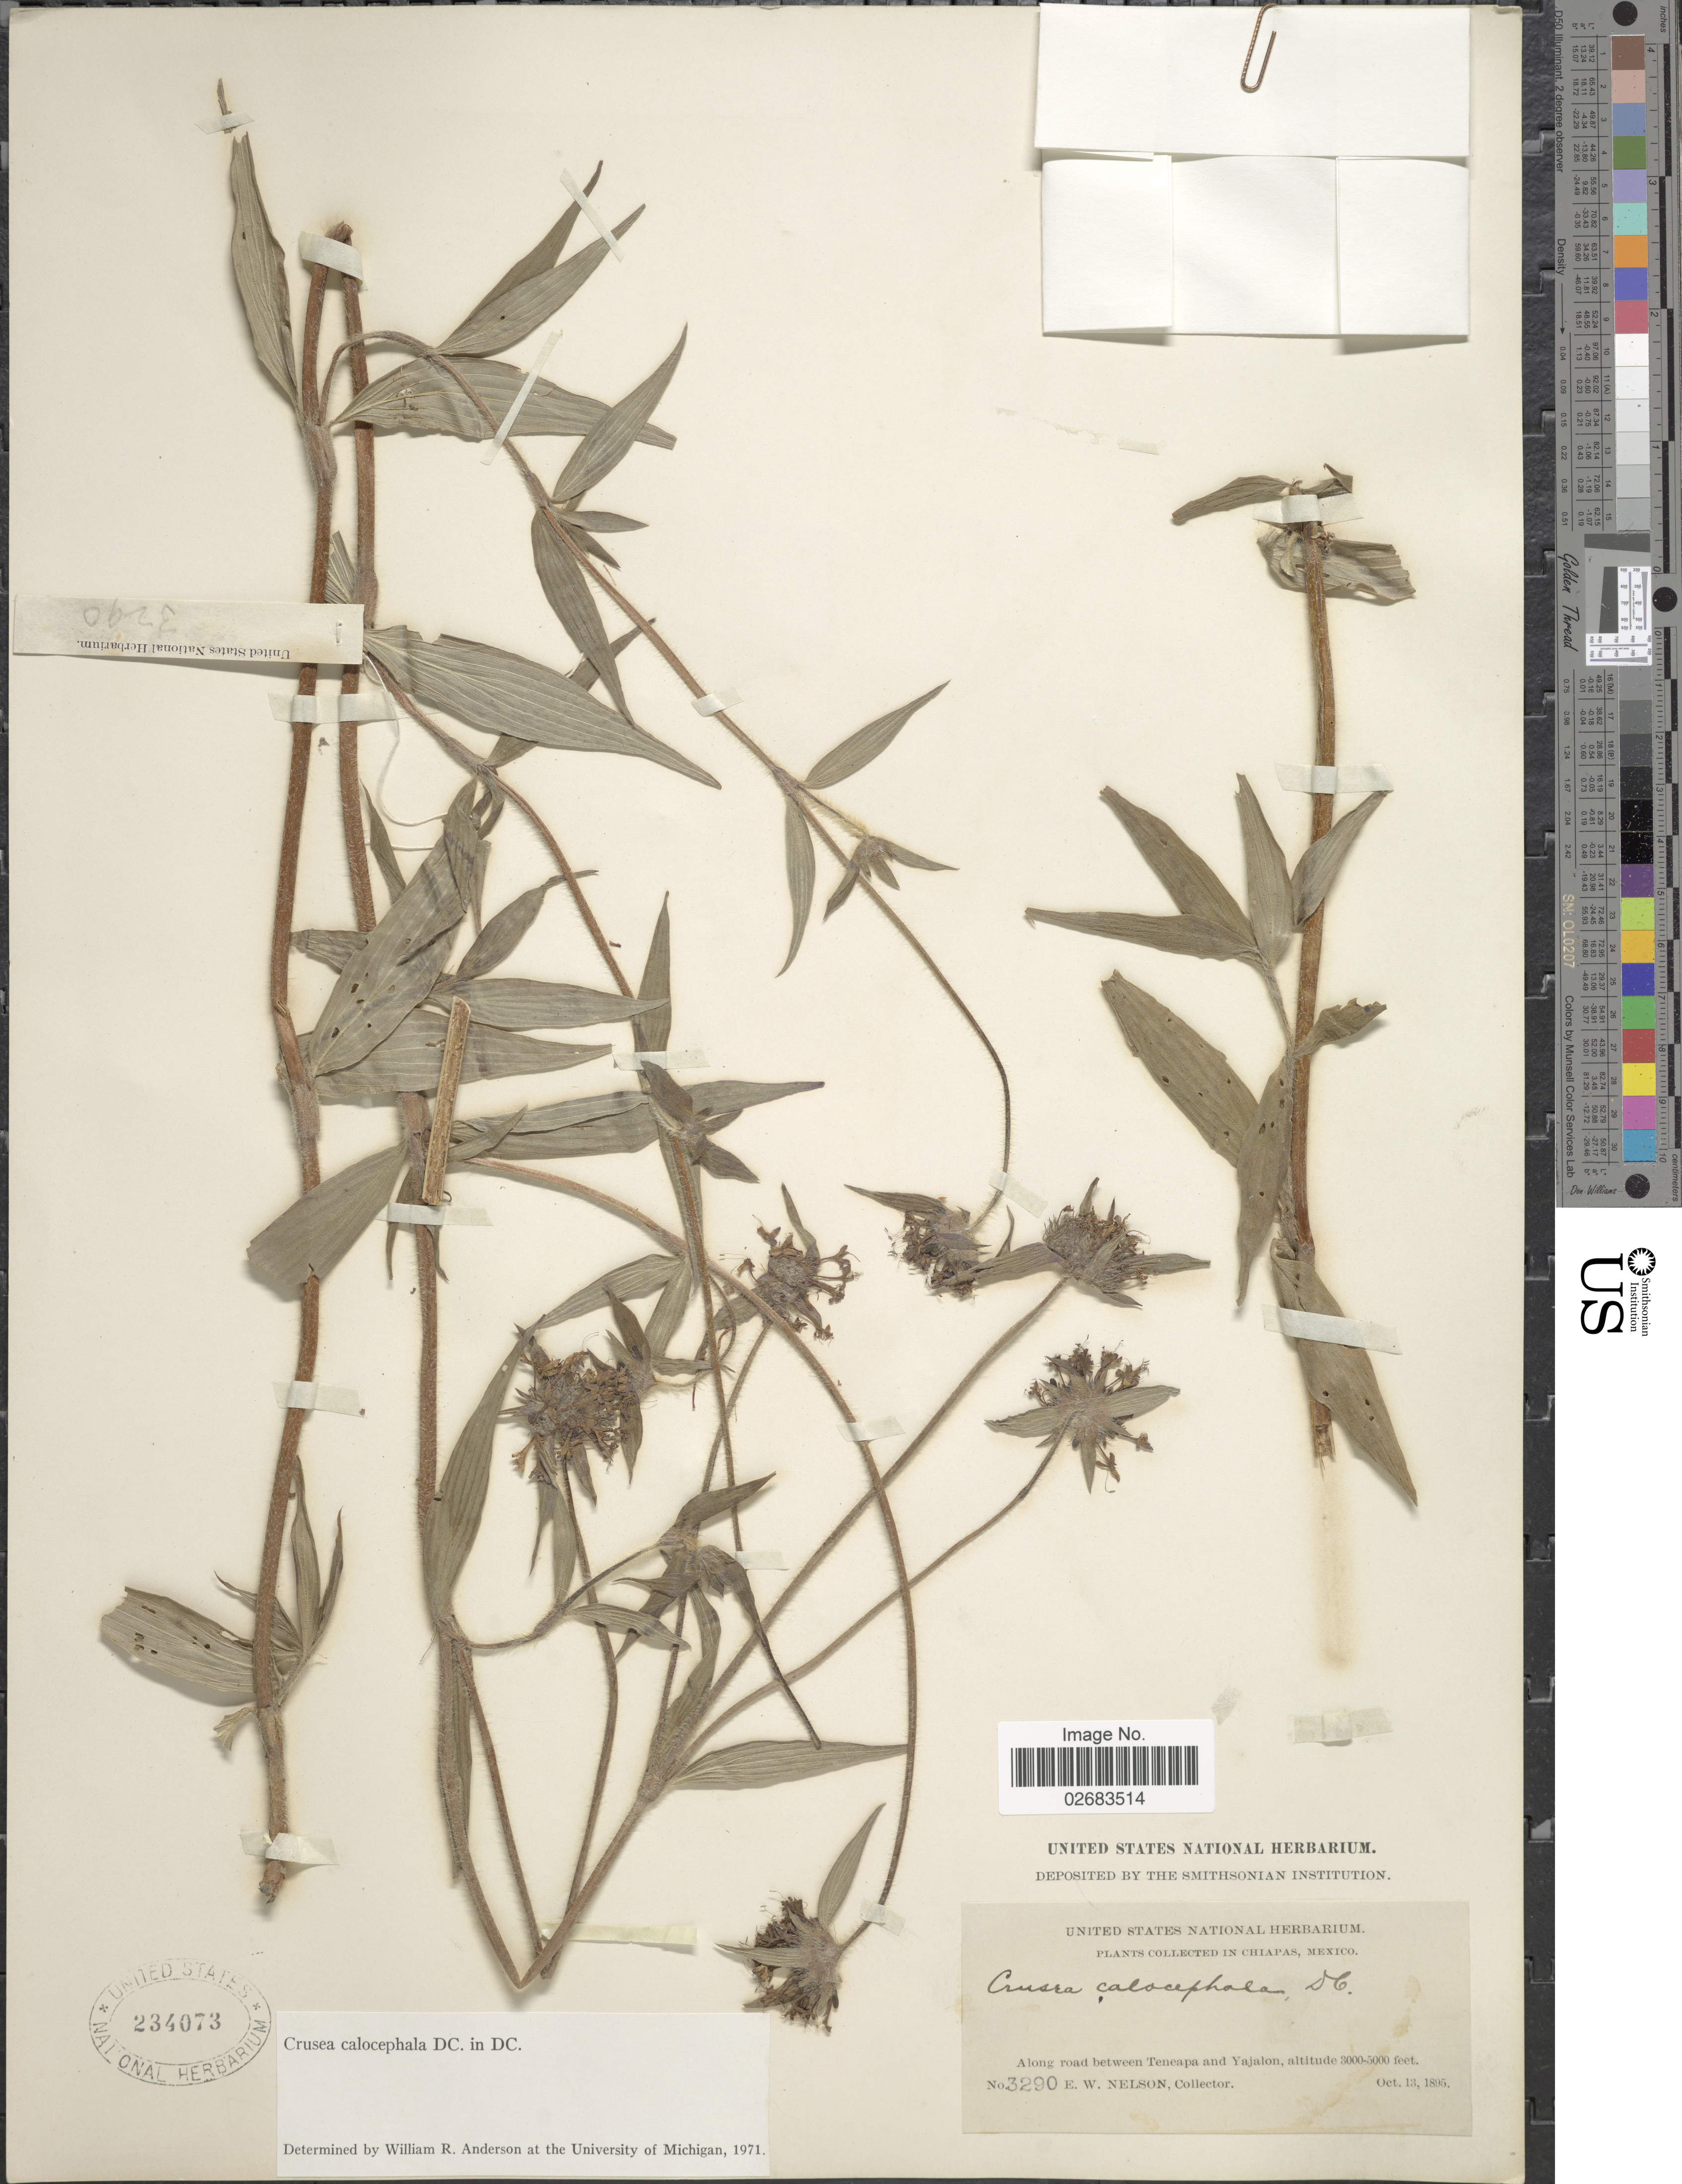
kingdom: Plantae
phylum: Tracheophyta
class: Magnoliopsida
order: Gentianales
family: Rubiaceae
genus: Crusea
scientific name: Crusea calocephala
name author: DC.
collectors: E. W. Nelson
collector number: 3290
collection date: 1895-10-13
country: Mexico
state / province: Chiapas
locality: Along road between Teneapa and Yajalon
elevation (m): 914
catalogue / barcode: US 234073